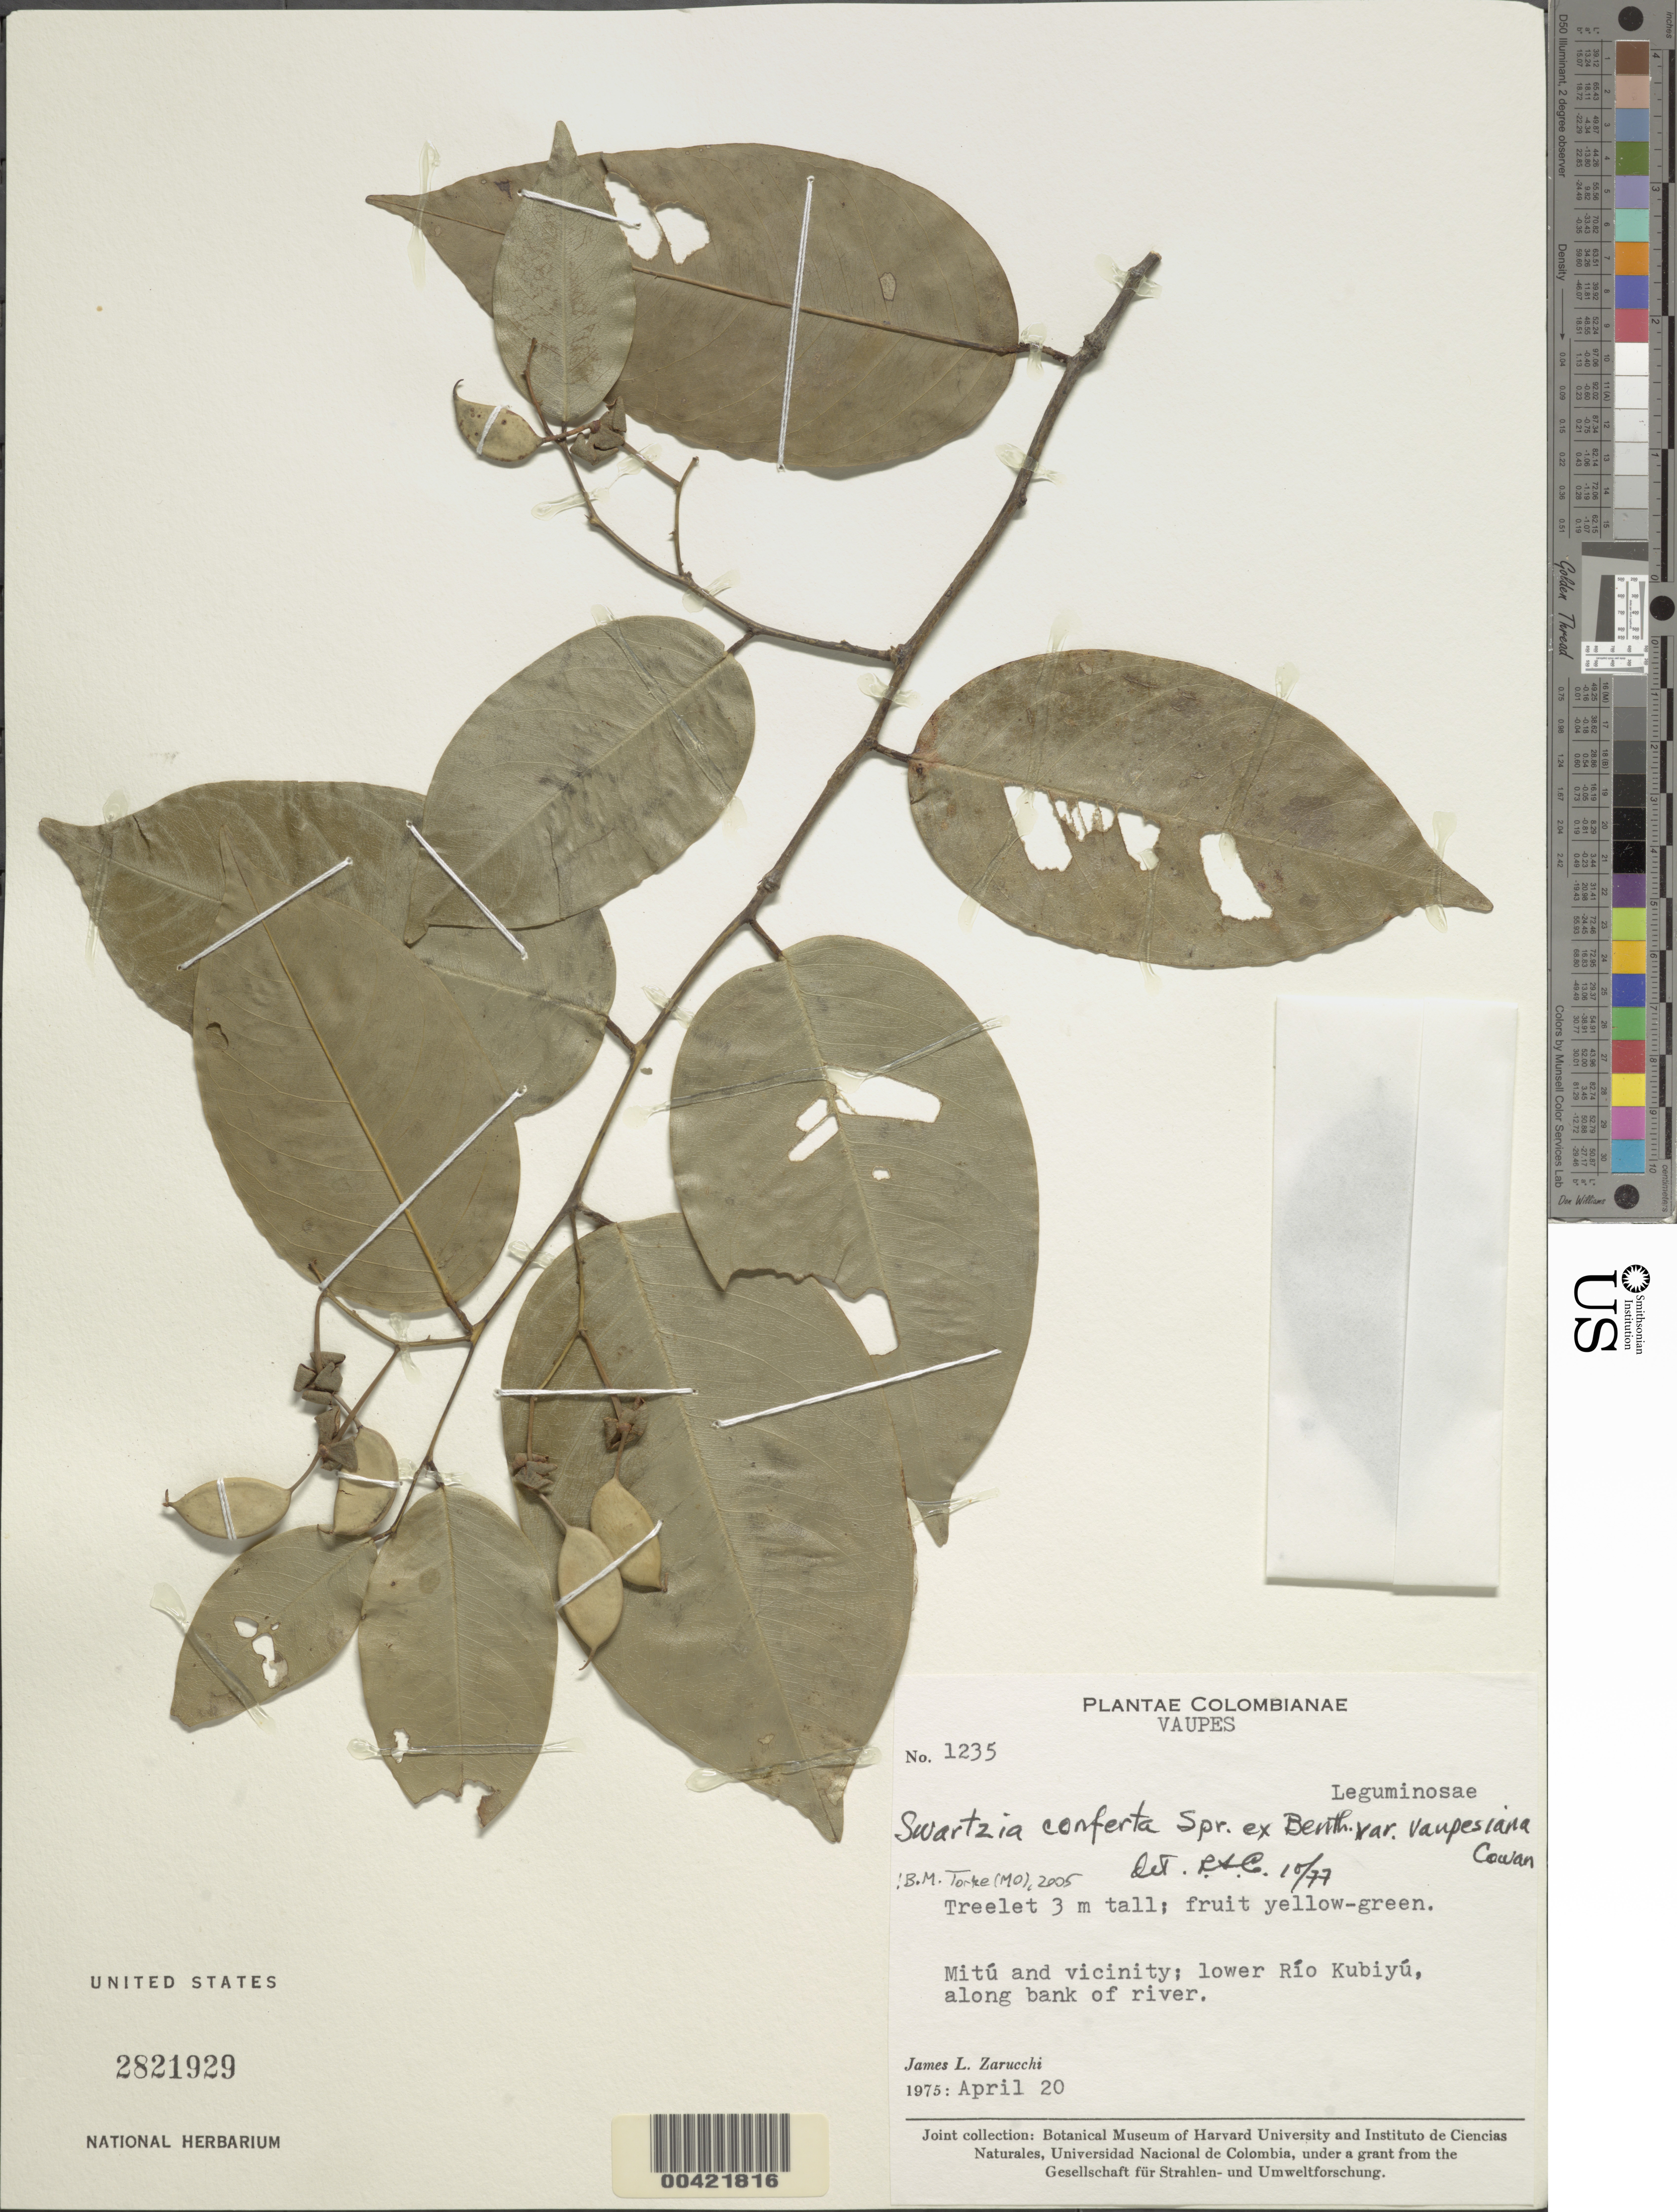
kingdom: Plantae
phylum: Tracheophyta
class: Magnoliopsida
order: Fabales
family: Fabaceae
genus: Swartzia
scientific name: Swartzia conferta var. vaupesiana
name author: R.S. Cowan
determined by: Cowan, R. S.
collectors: J. L. Zarucchi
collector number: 1235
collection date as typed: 20 Apr 1975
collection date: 1975-04-20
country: Colombia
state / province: Vaupés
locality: Mitu and vicinity; lower Rio Kubiyu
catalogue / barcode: US 2821929